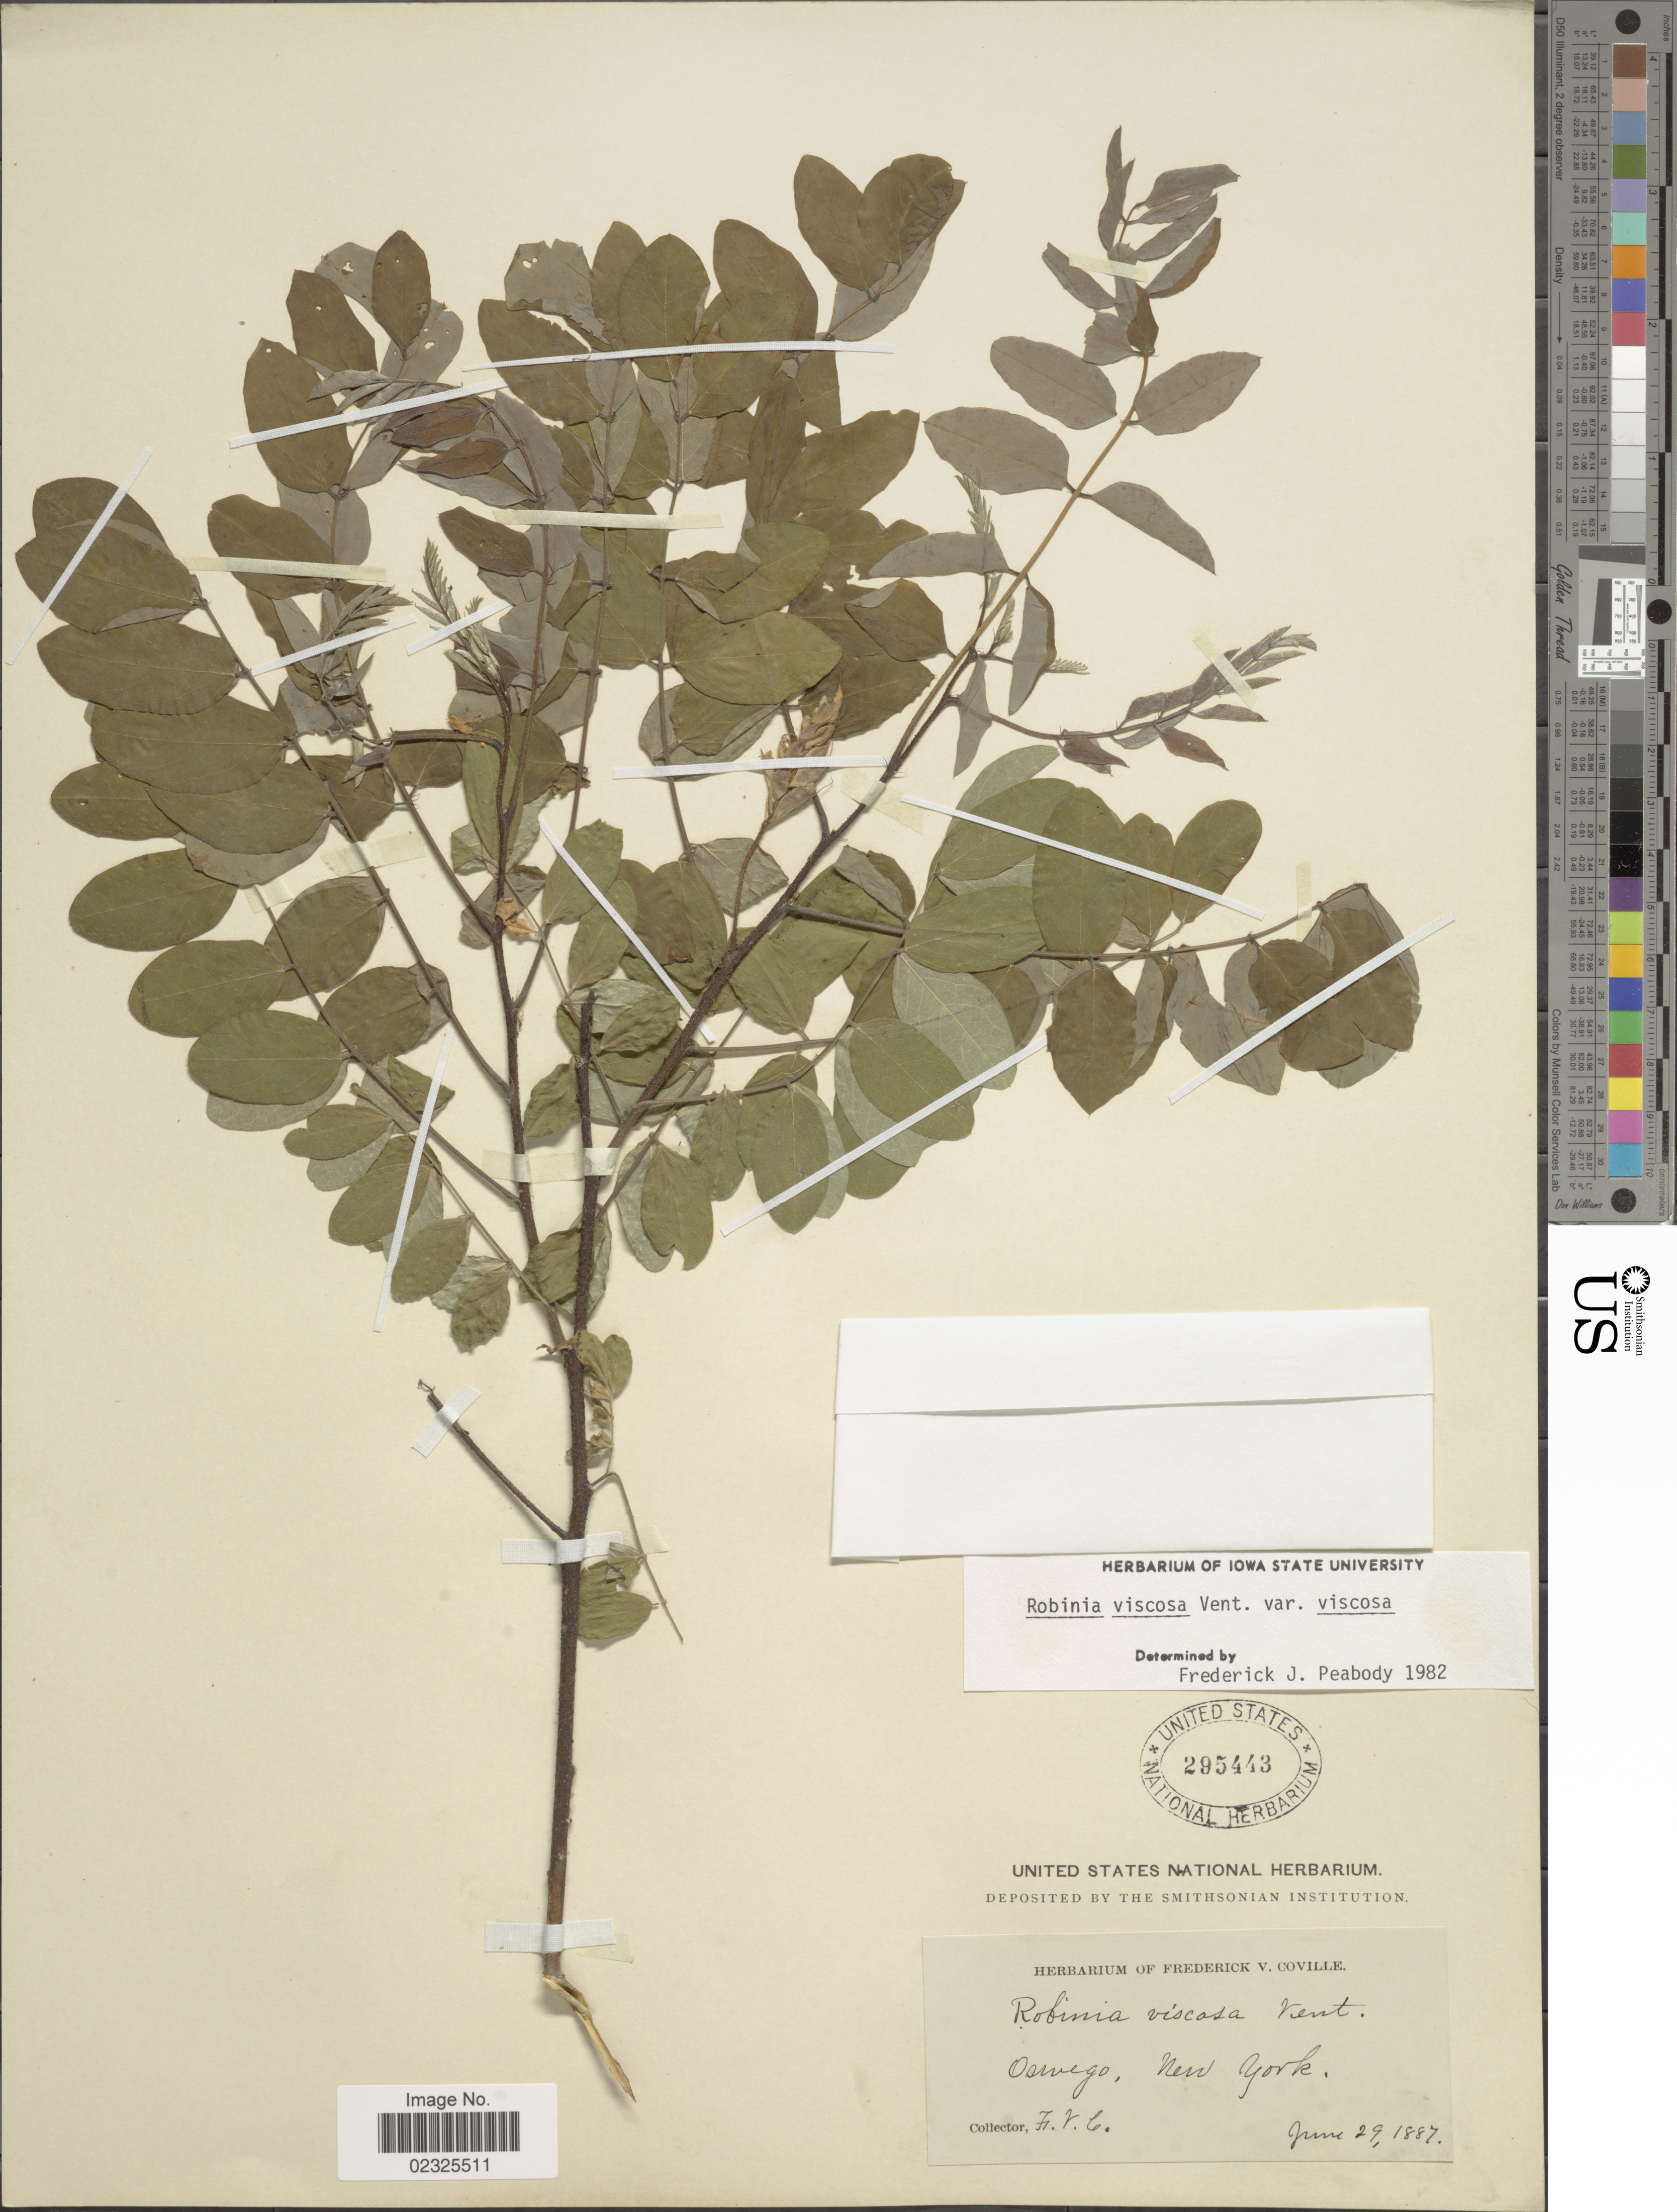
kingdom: Plantae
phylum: Tracheophyta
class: Magnoliopsida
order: Fabales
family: Fabaceae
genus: Robinia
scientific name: Robinia viscosa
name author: Vent.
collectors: F. V. Coville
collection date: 1887-06-29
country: United States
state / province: New York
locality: Oswego, New York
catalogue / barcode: US 295443